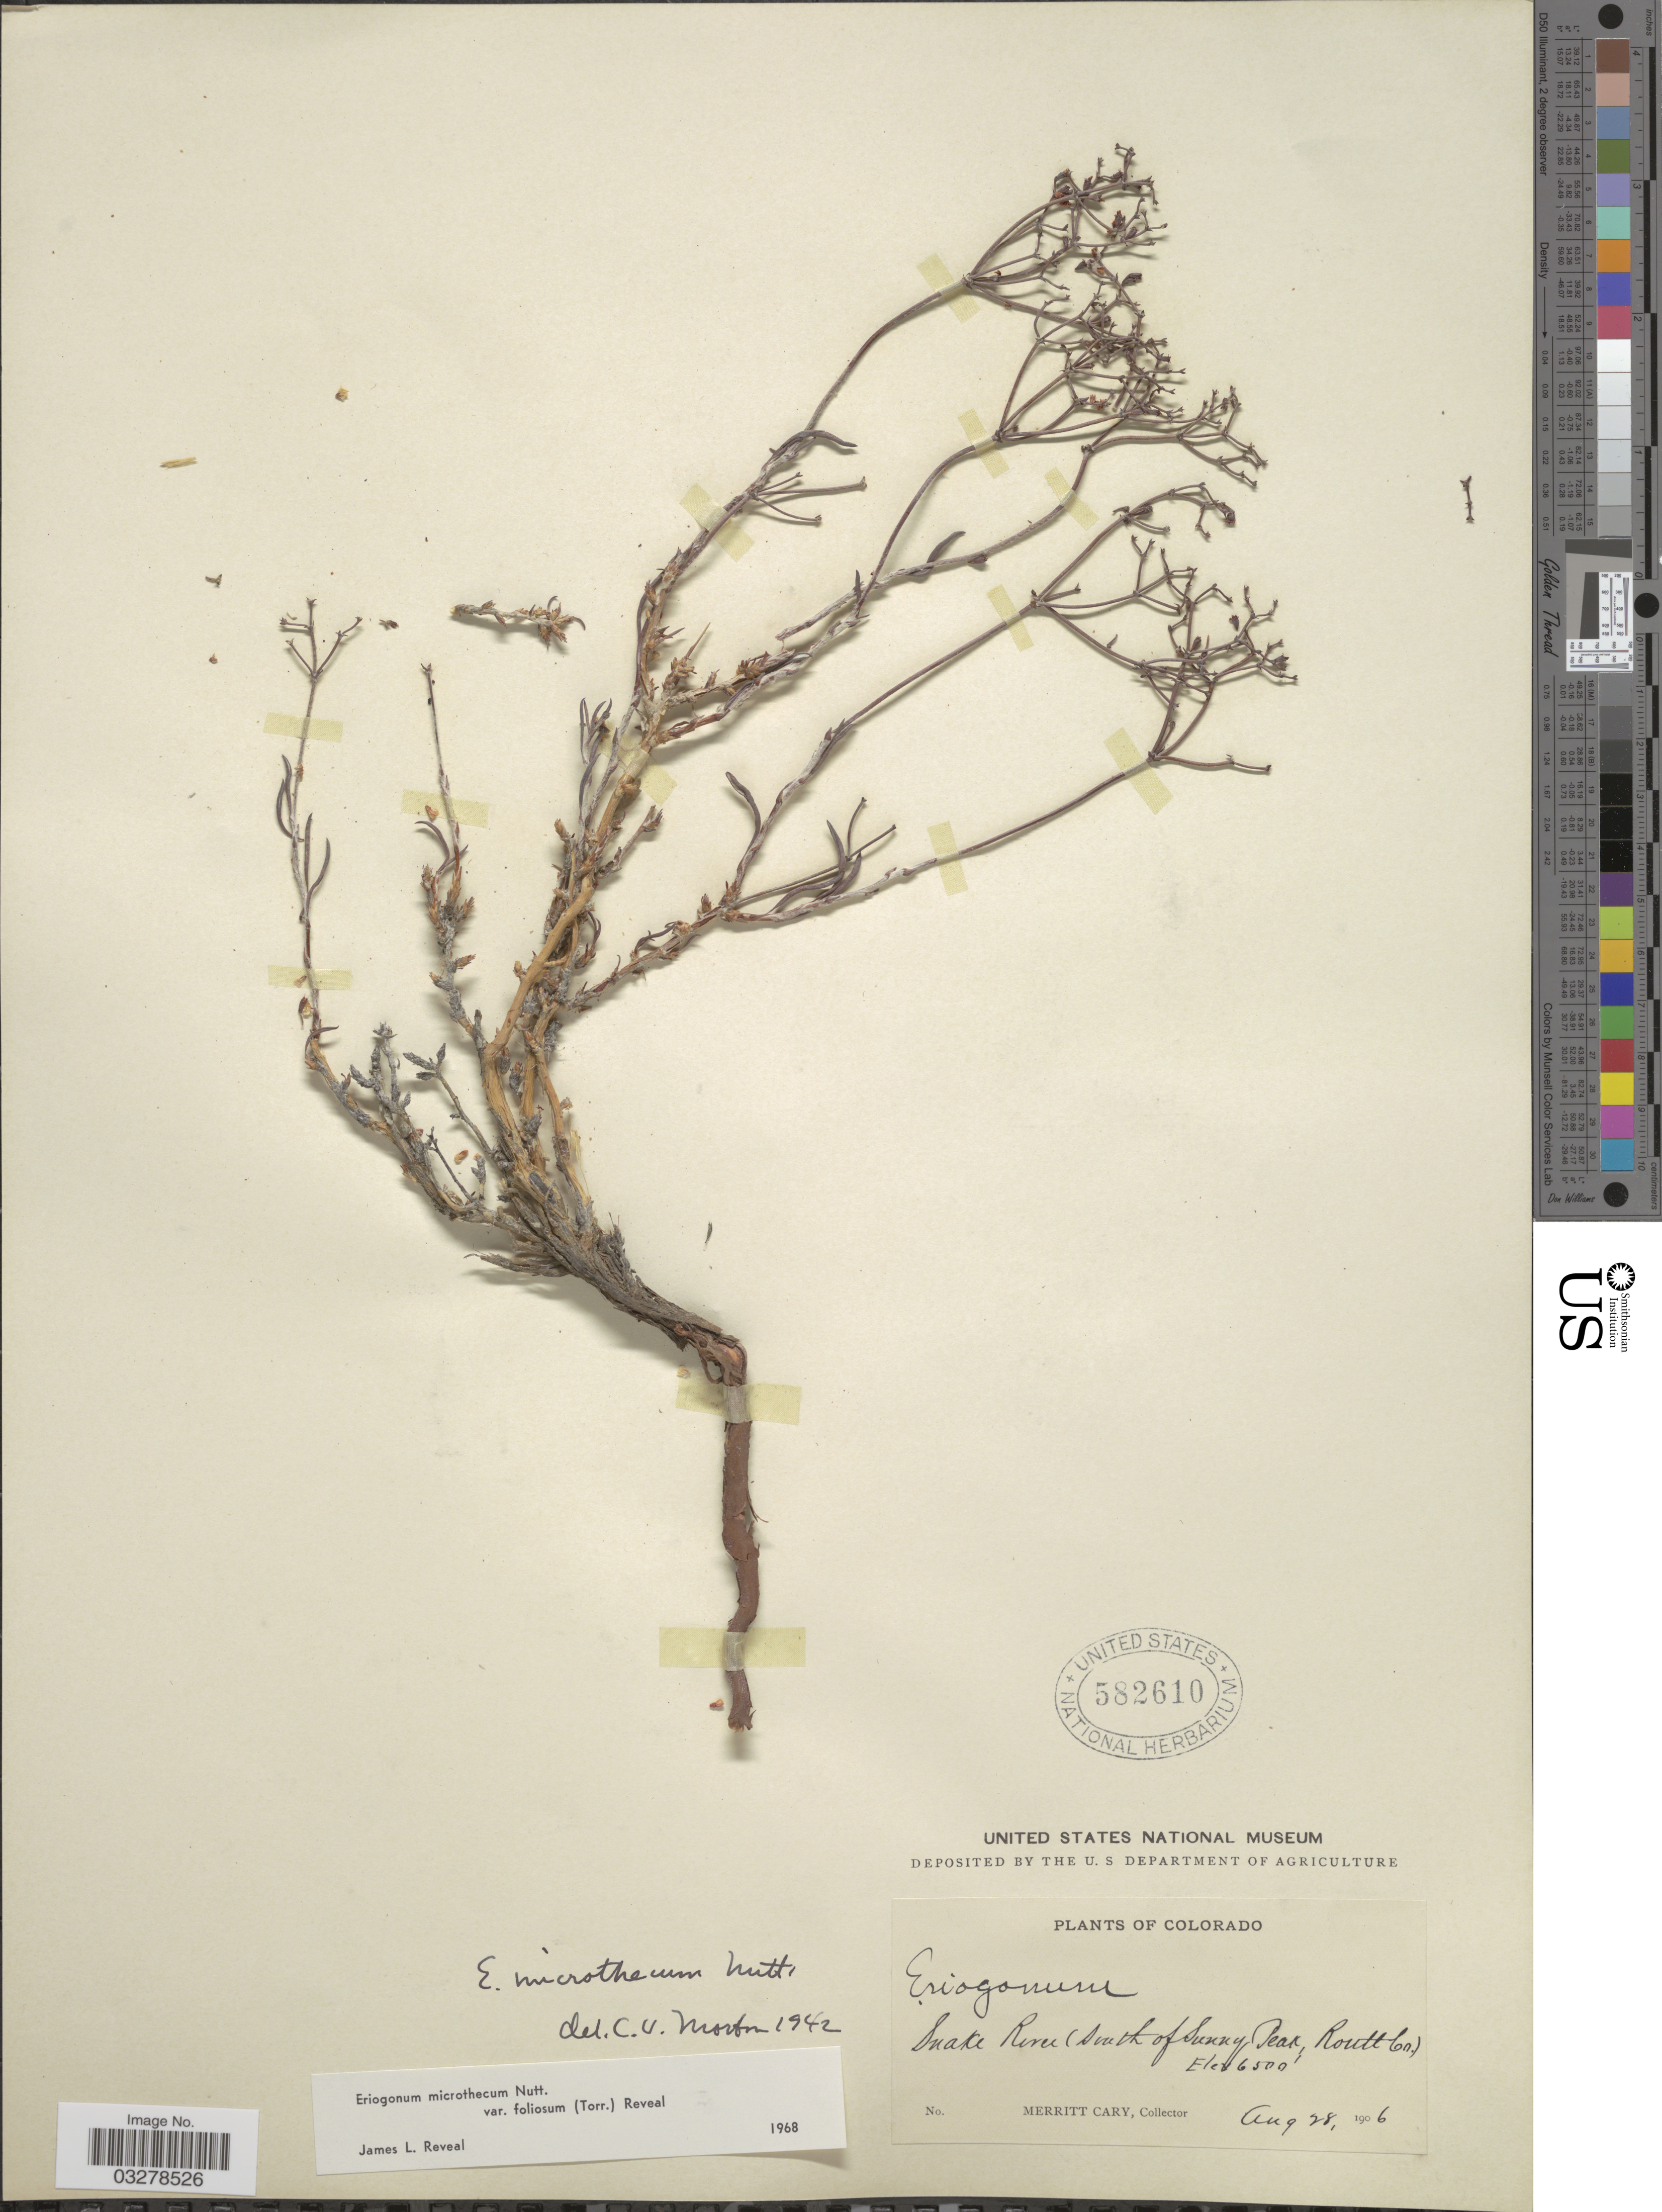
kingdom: Plantae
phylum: Tracheophyta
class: Magnoliopsida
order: Caryophyllales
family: Polygonaceae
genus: Eriogonum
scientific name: Eriogonum microtheca var. foliosum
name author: (Torr. & A. Gray) Reveal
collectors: M. Cary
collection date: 1906-08-28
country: United States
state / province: Colorado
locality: Snake River (South of Sunny Peak, Routt Co.).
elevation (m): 1981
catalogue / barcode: US 582610